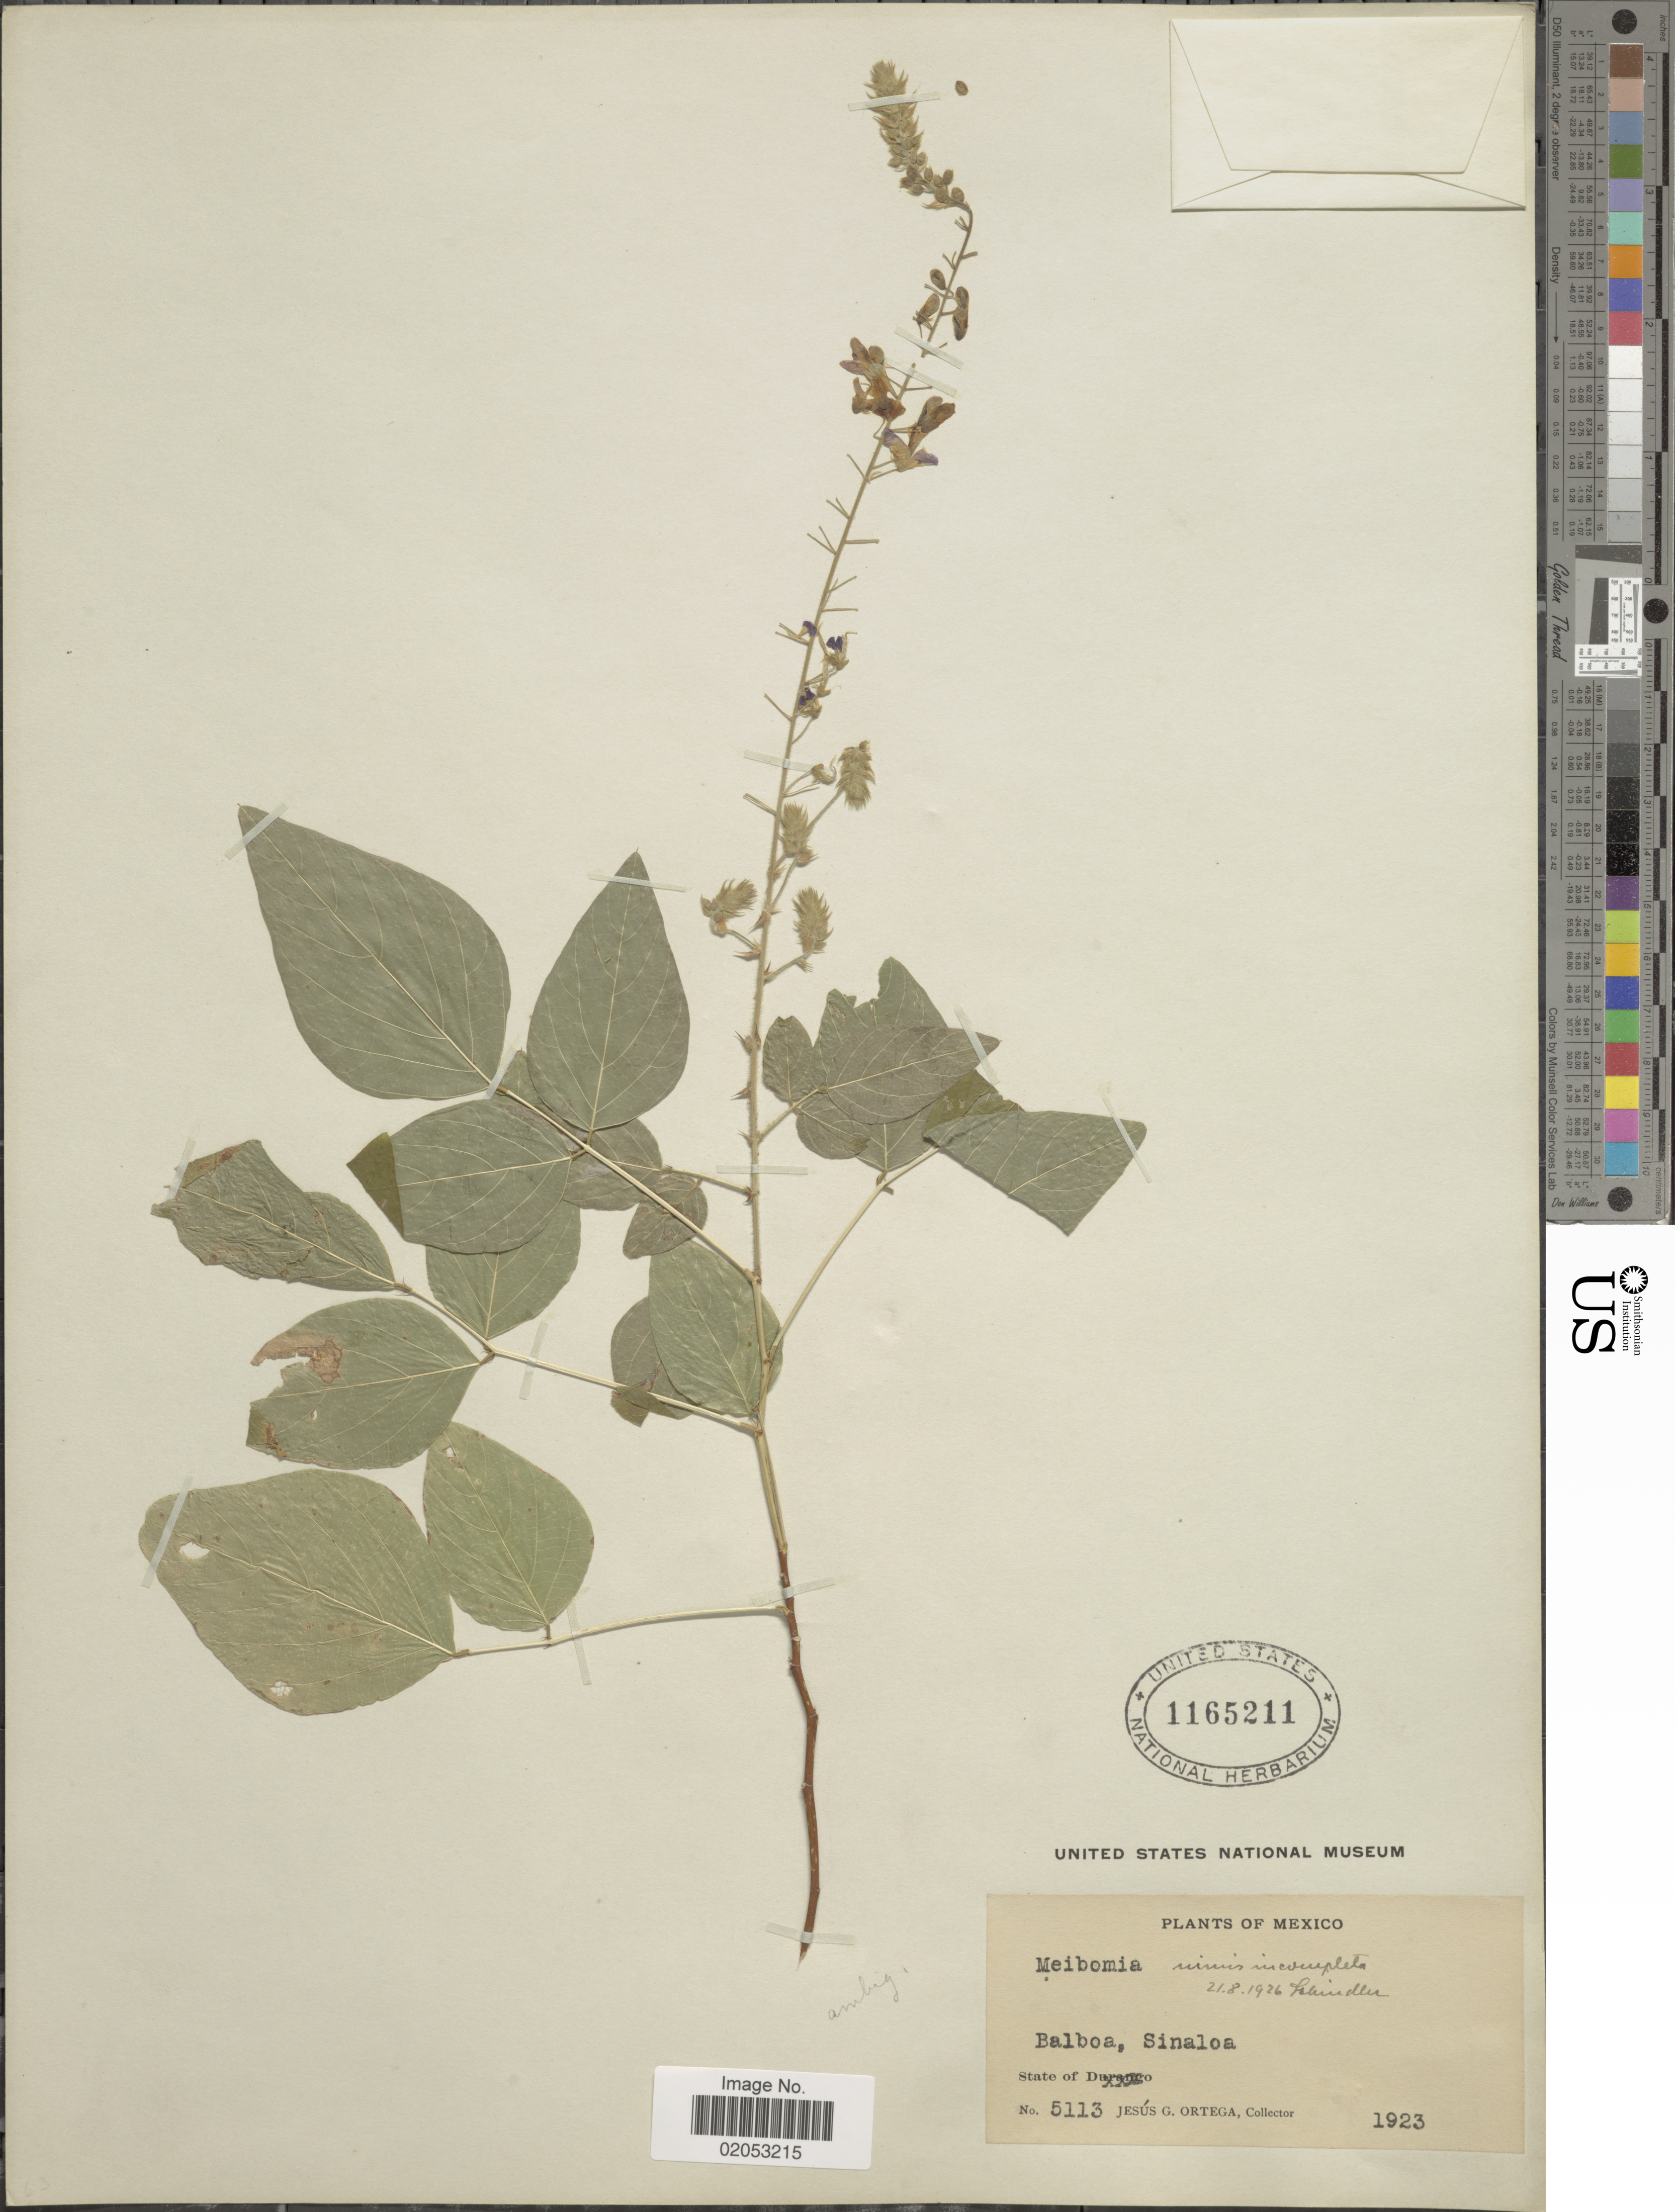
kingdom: Plantae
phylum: Tracheophyta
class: Magnoliopsida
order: Fabales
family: Fabaceae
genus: Desmodium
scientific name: Desmodium sp.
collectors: J. Ortega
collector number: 5113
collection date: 1923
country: Mexico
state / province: Sinaloa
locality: Balboa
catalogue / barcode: US 1165211